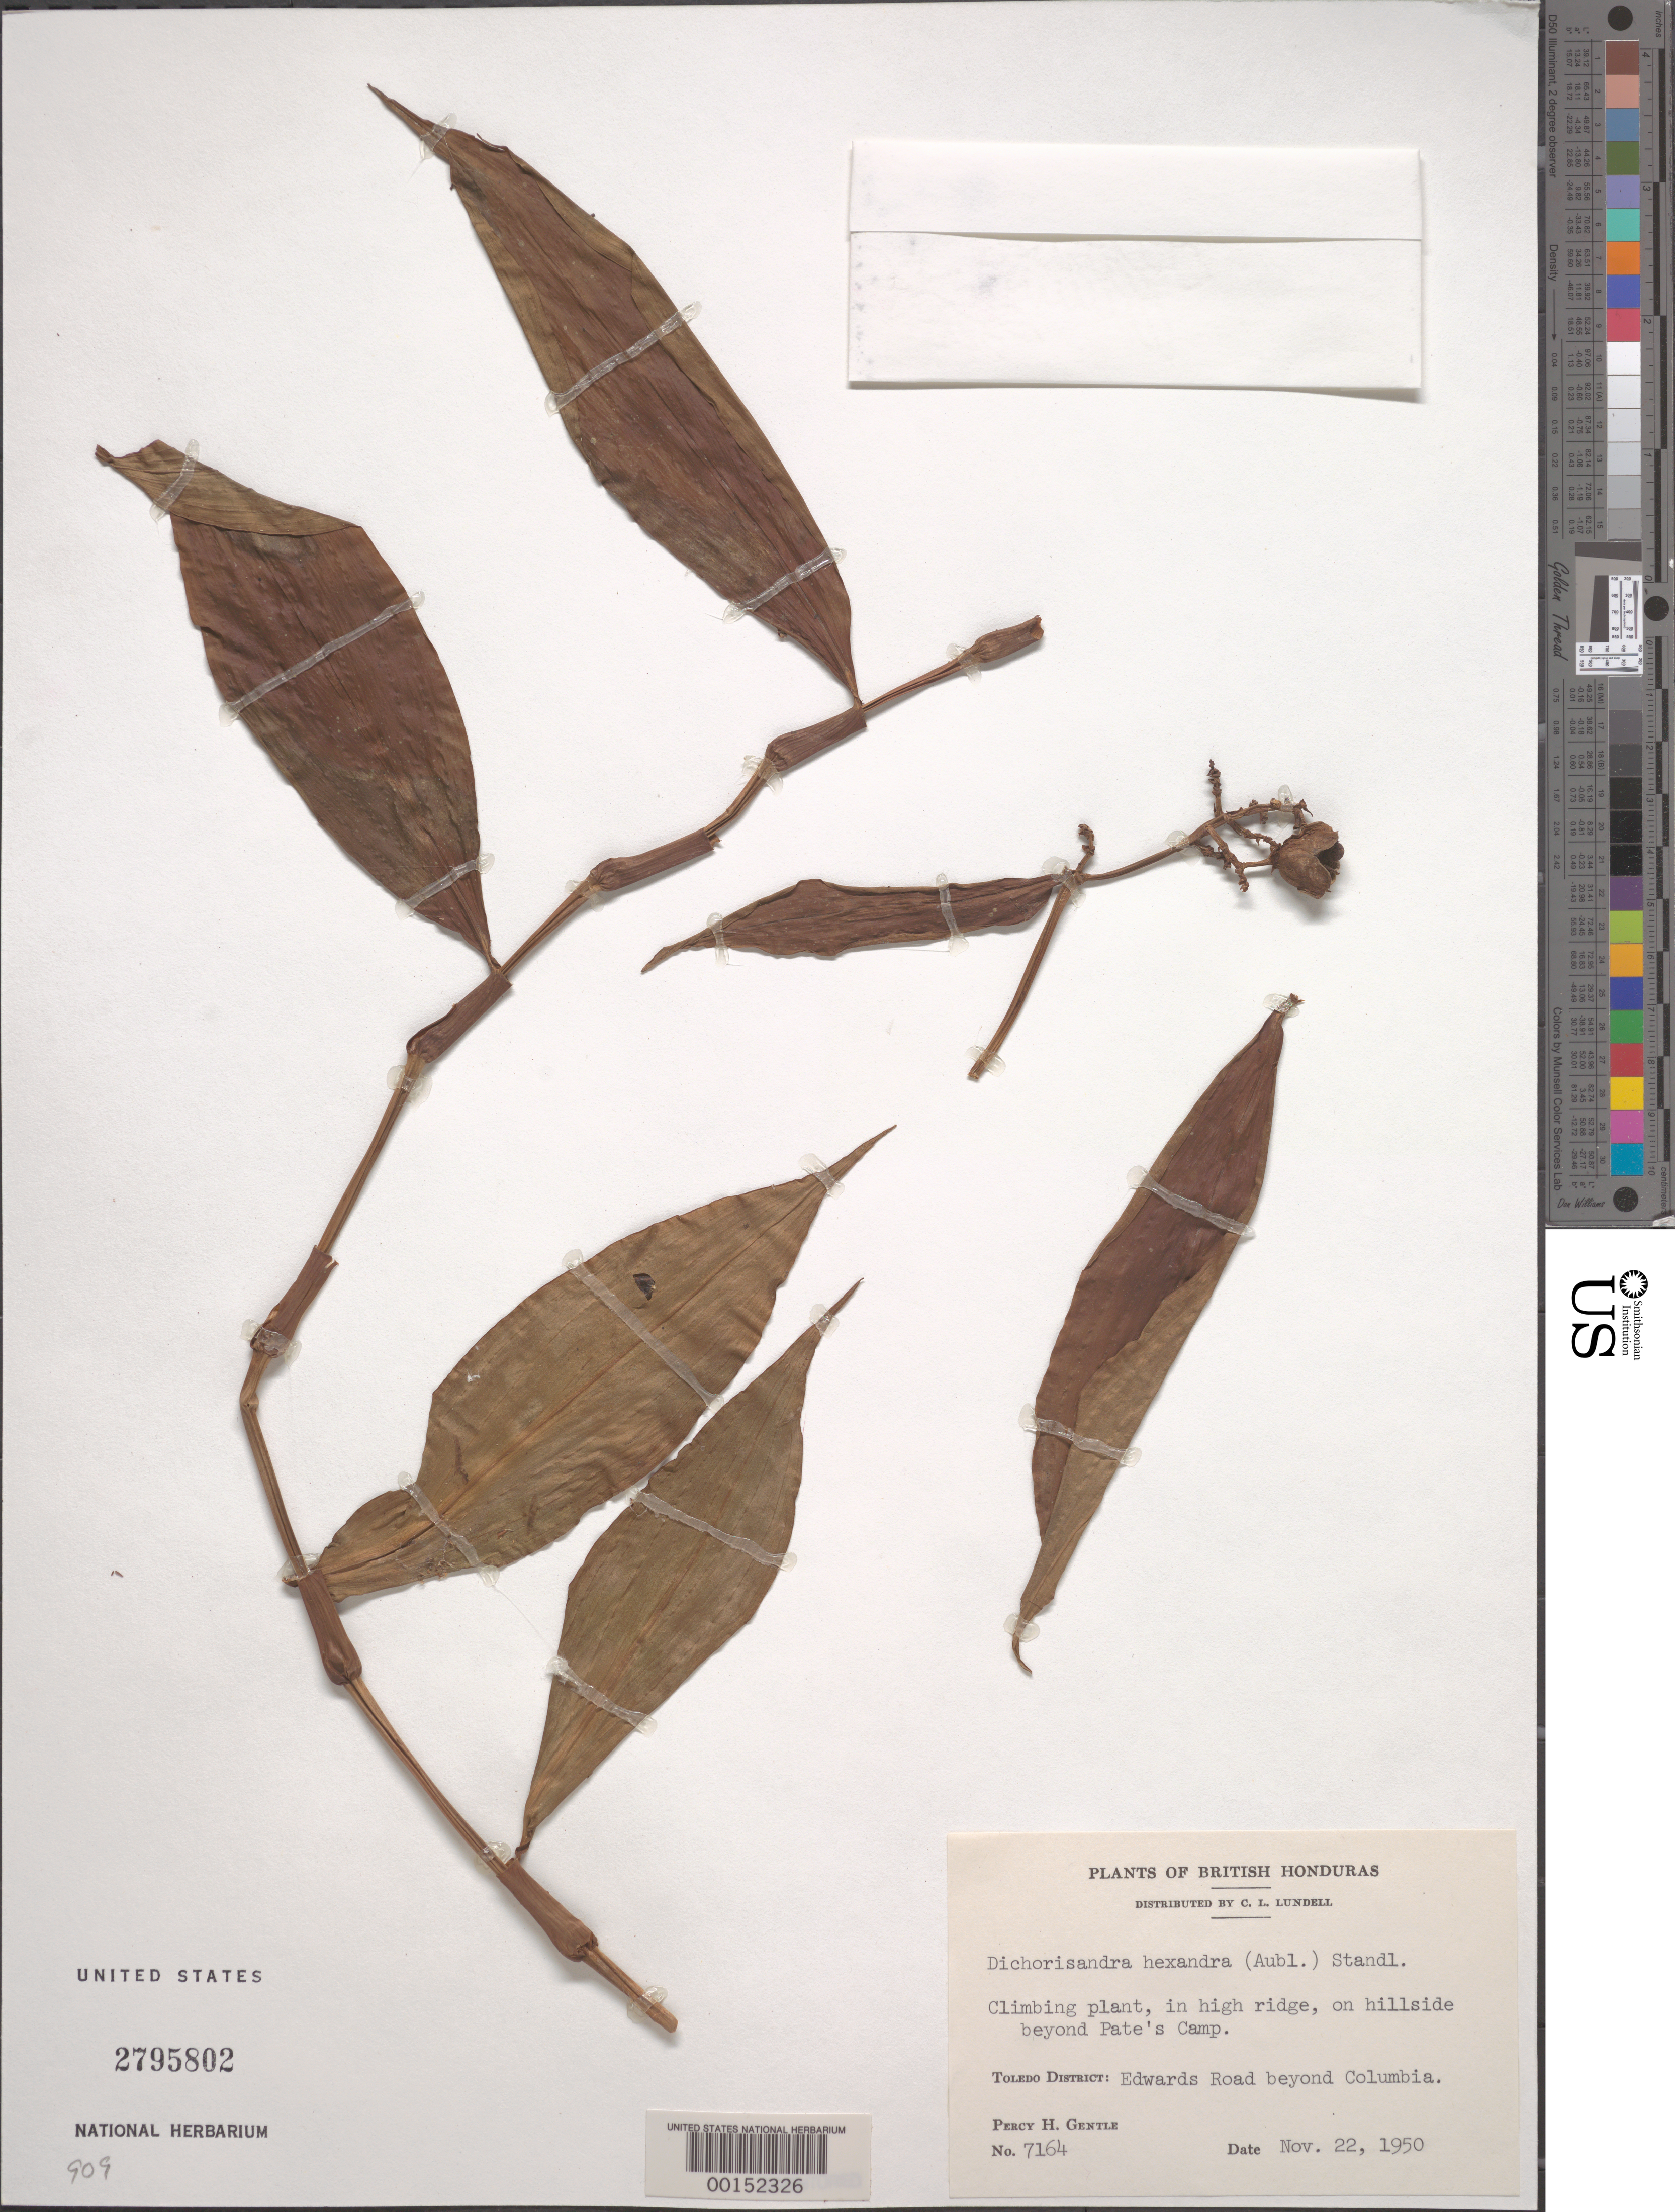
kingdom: Plantae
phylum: Tracheophyta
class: Liliopsida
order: Commelinales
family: Commelinaceae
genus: Dichorisandra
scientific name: Dichorisandra hexandra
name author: (Aubl.) Standl.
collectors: P. H. Gentle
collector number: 7164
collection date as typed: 22 Nov 1950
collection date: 1950-11-22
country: Belize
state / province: Toledo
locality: Edwards Rd. beyond Columbia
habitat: High ridge, hillside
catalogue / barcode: US 2795802